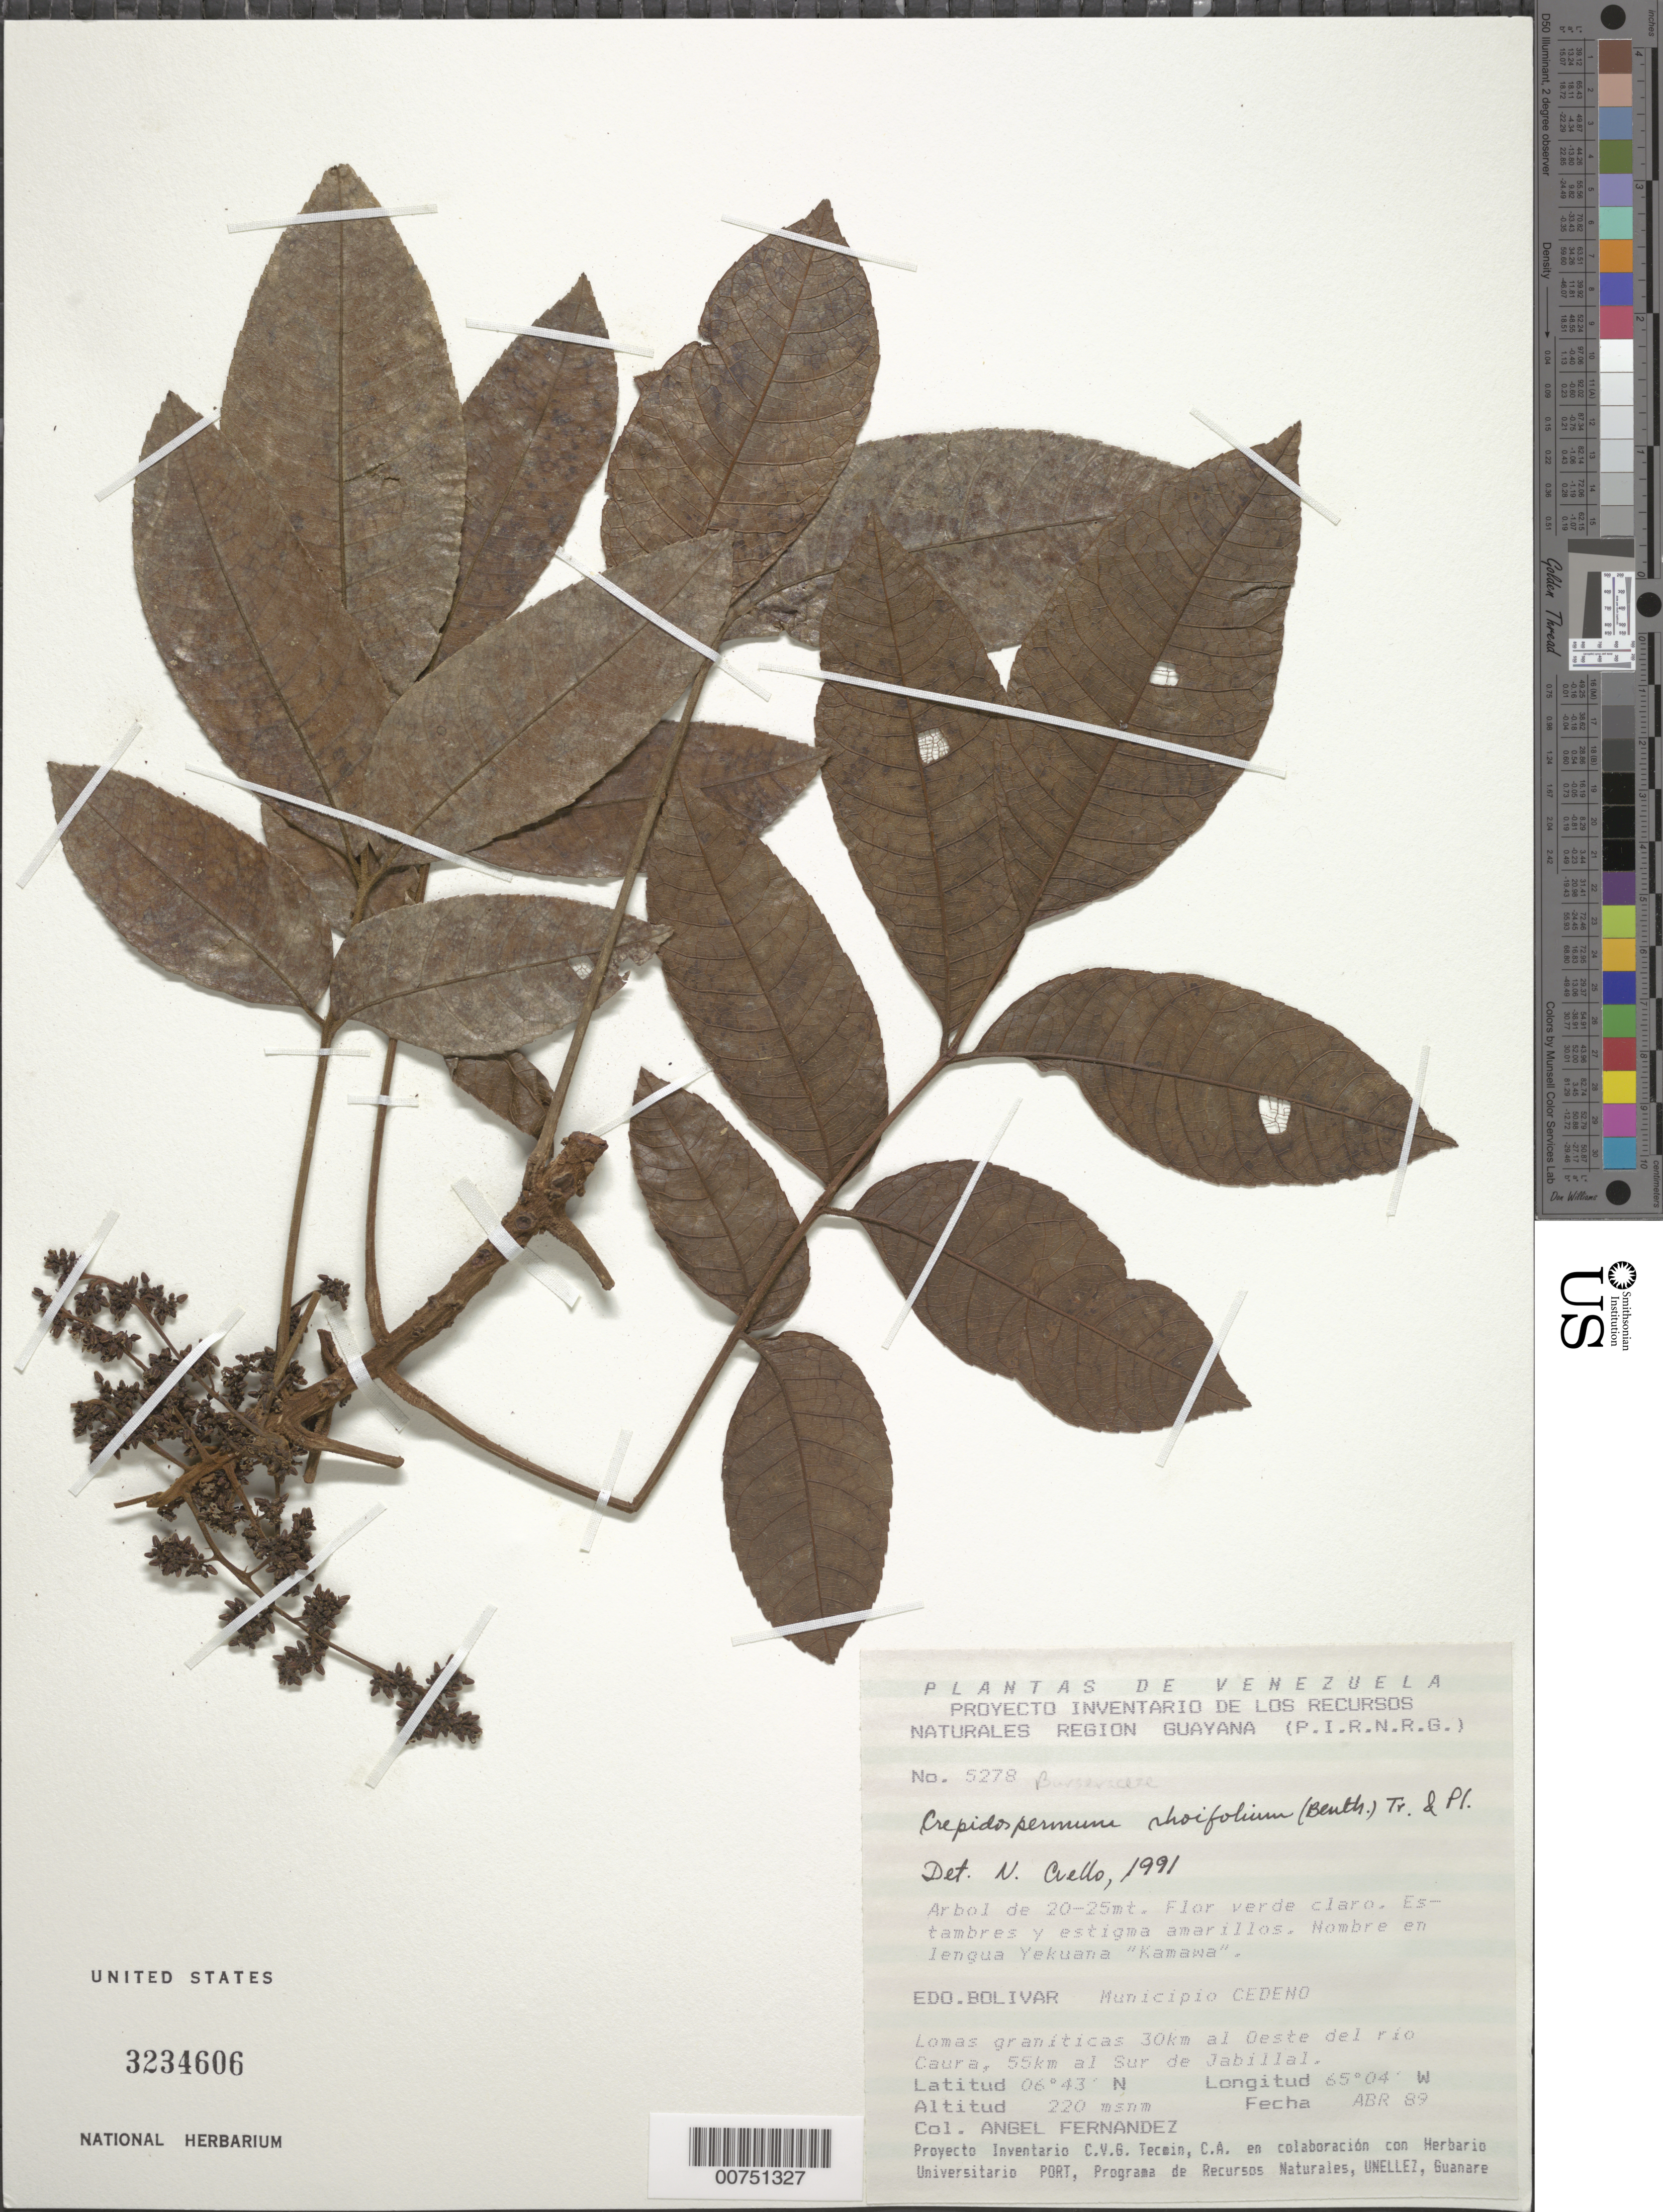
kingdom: Plantae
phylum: Tracheophyta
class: Magnoliopsida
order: Sapindales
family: Burseraceae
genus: Protium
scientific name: Protium rhoifolium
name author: (Benth.) Byng & Christenh.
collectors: A. Fernández & E. Sanoja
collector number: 5278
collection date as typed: Apr-89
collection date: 1989-04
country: Venezuela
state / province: Bolívar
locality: Mun. Cedeño, 30 km al Oeste del Río Caura, 55 km al Sur de Jabillal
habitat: Granitic hills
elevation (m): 220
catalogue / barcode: US 3234606